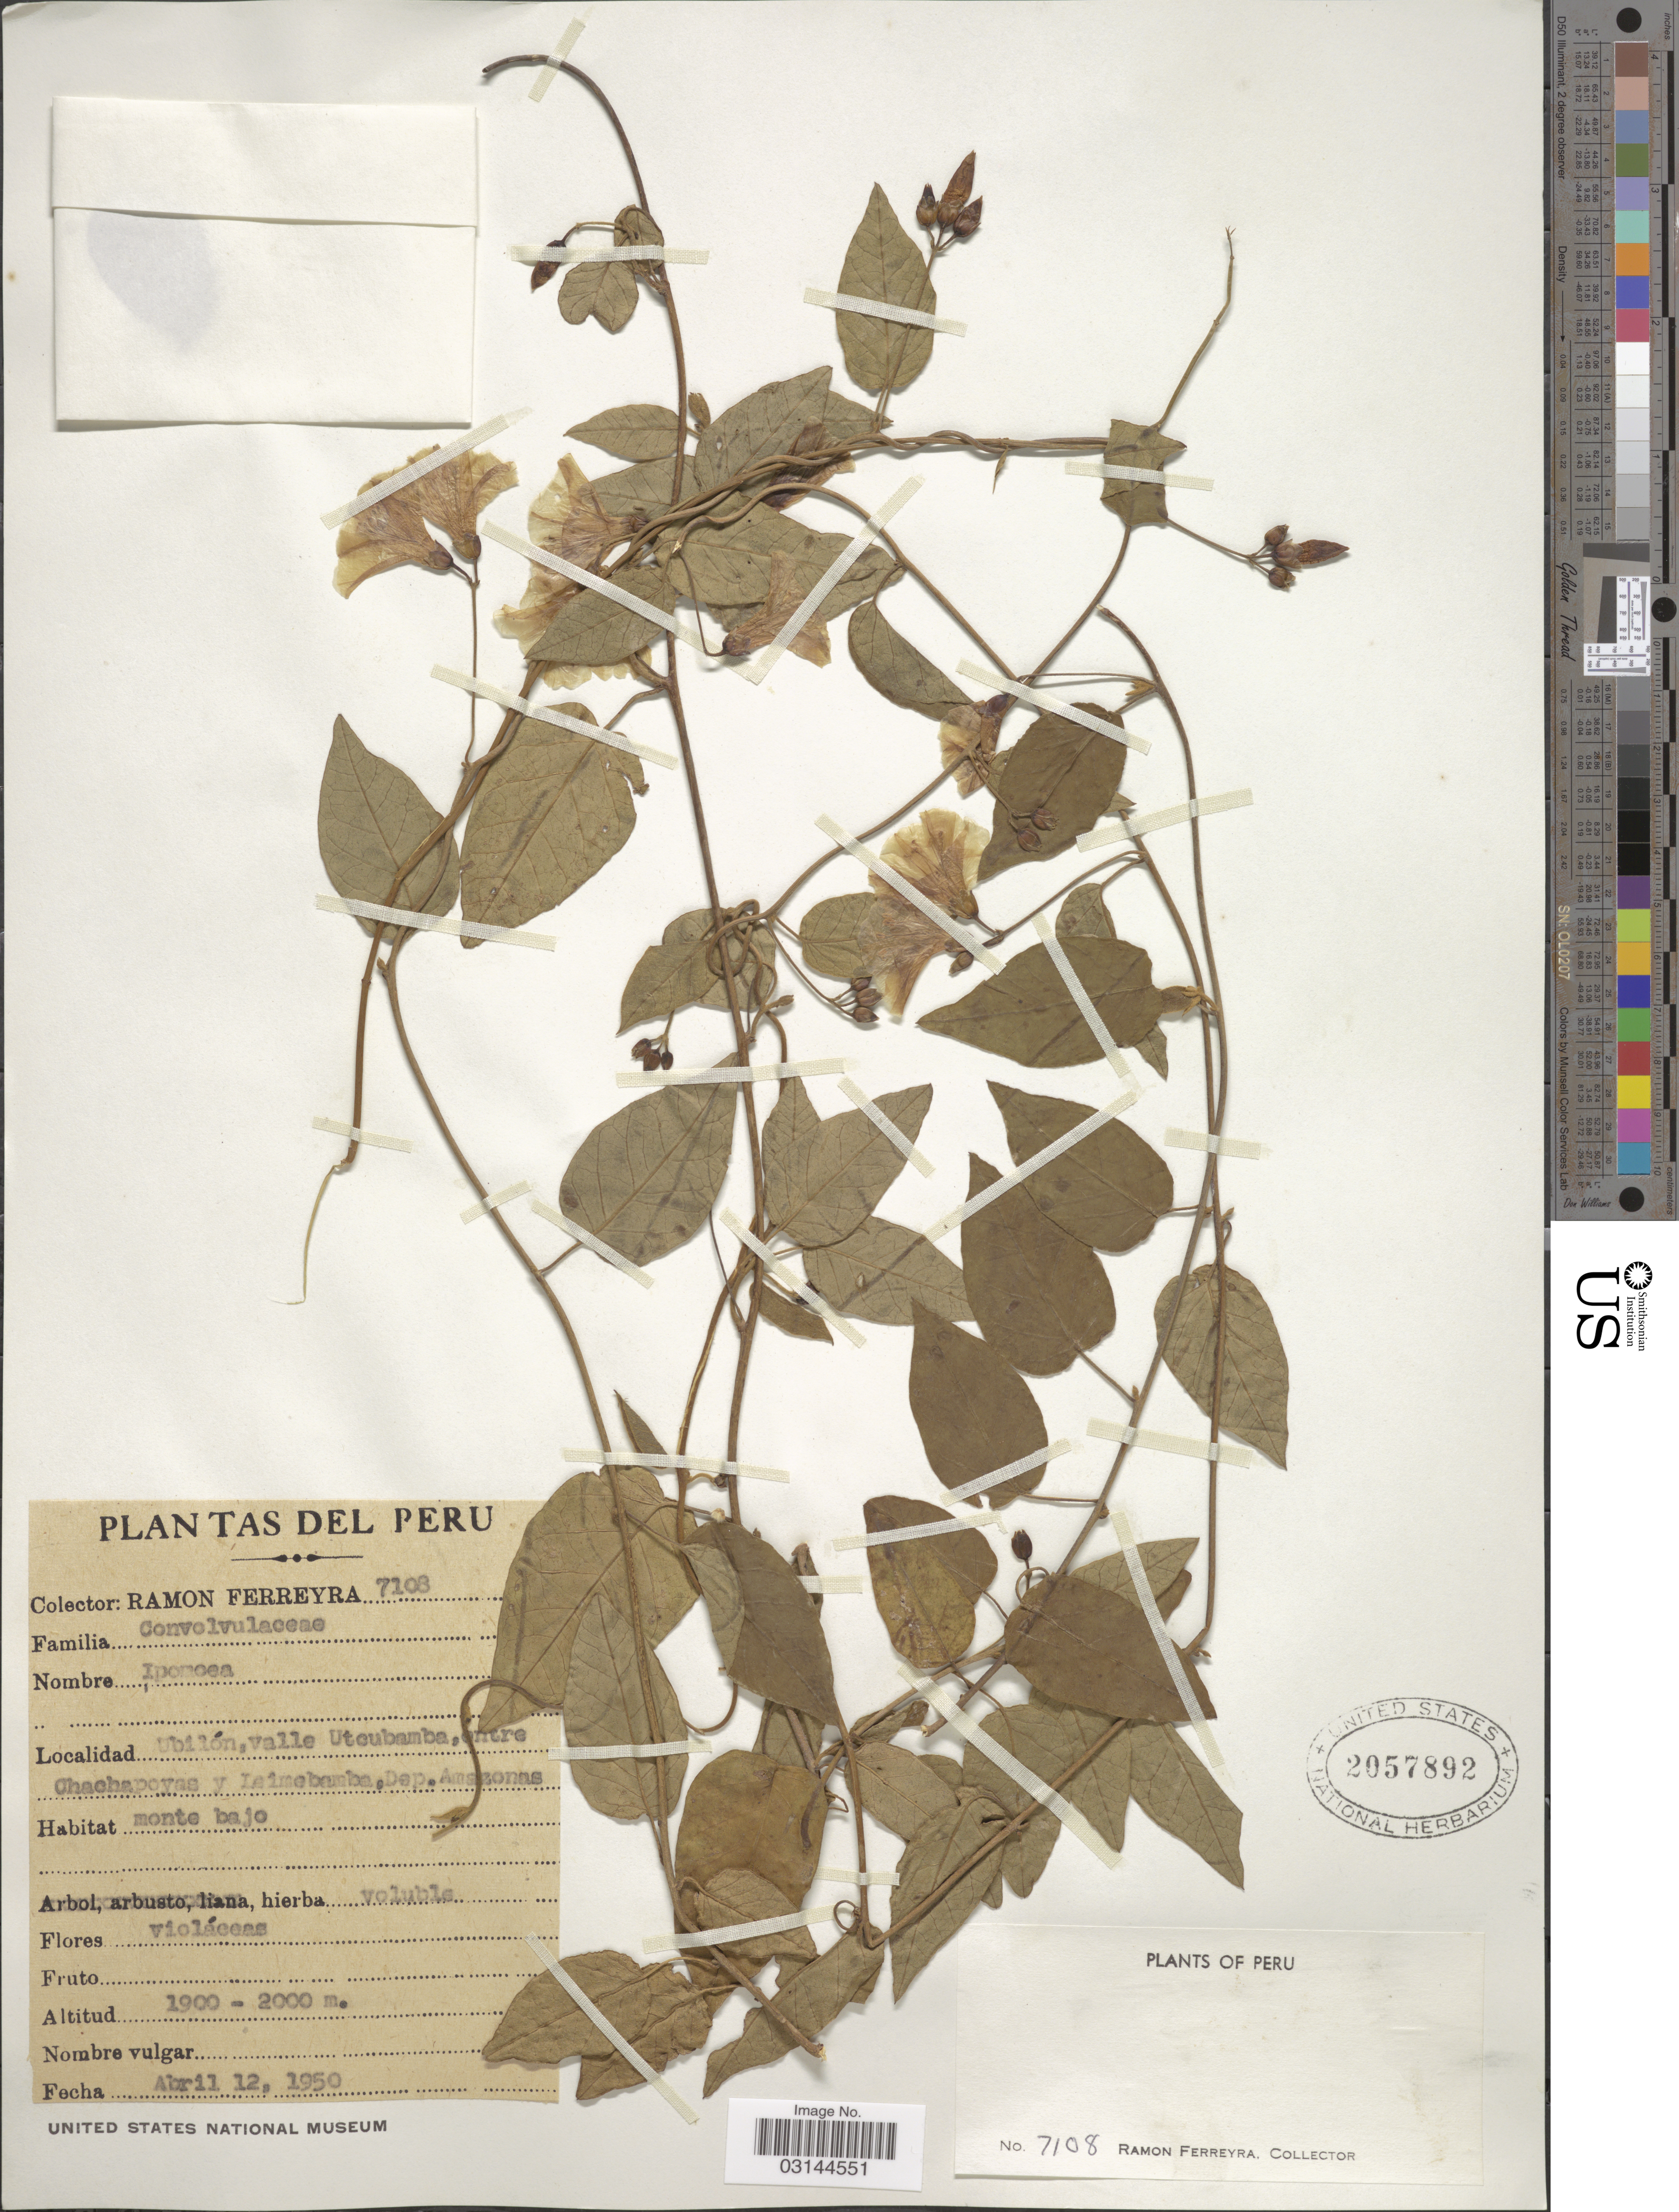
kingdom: Plantae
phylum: Tracheophyta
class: Magnoliopsida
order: Solanales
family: Convolvulaceae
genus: Jacquemontia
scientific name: Jacquemontia sp.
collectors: R. A. Ferreyra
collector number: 7108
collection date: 1950-04-12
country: Peru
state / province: Amazonas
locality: Ubilón, valle Utcubamba, entre Chachapoyas y Leimebamba, Dep. Amazonas.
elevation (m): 1900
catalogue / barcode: US 2057892